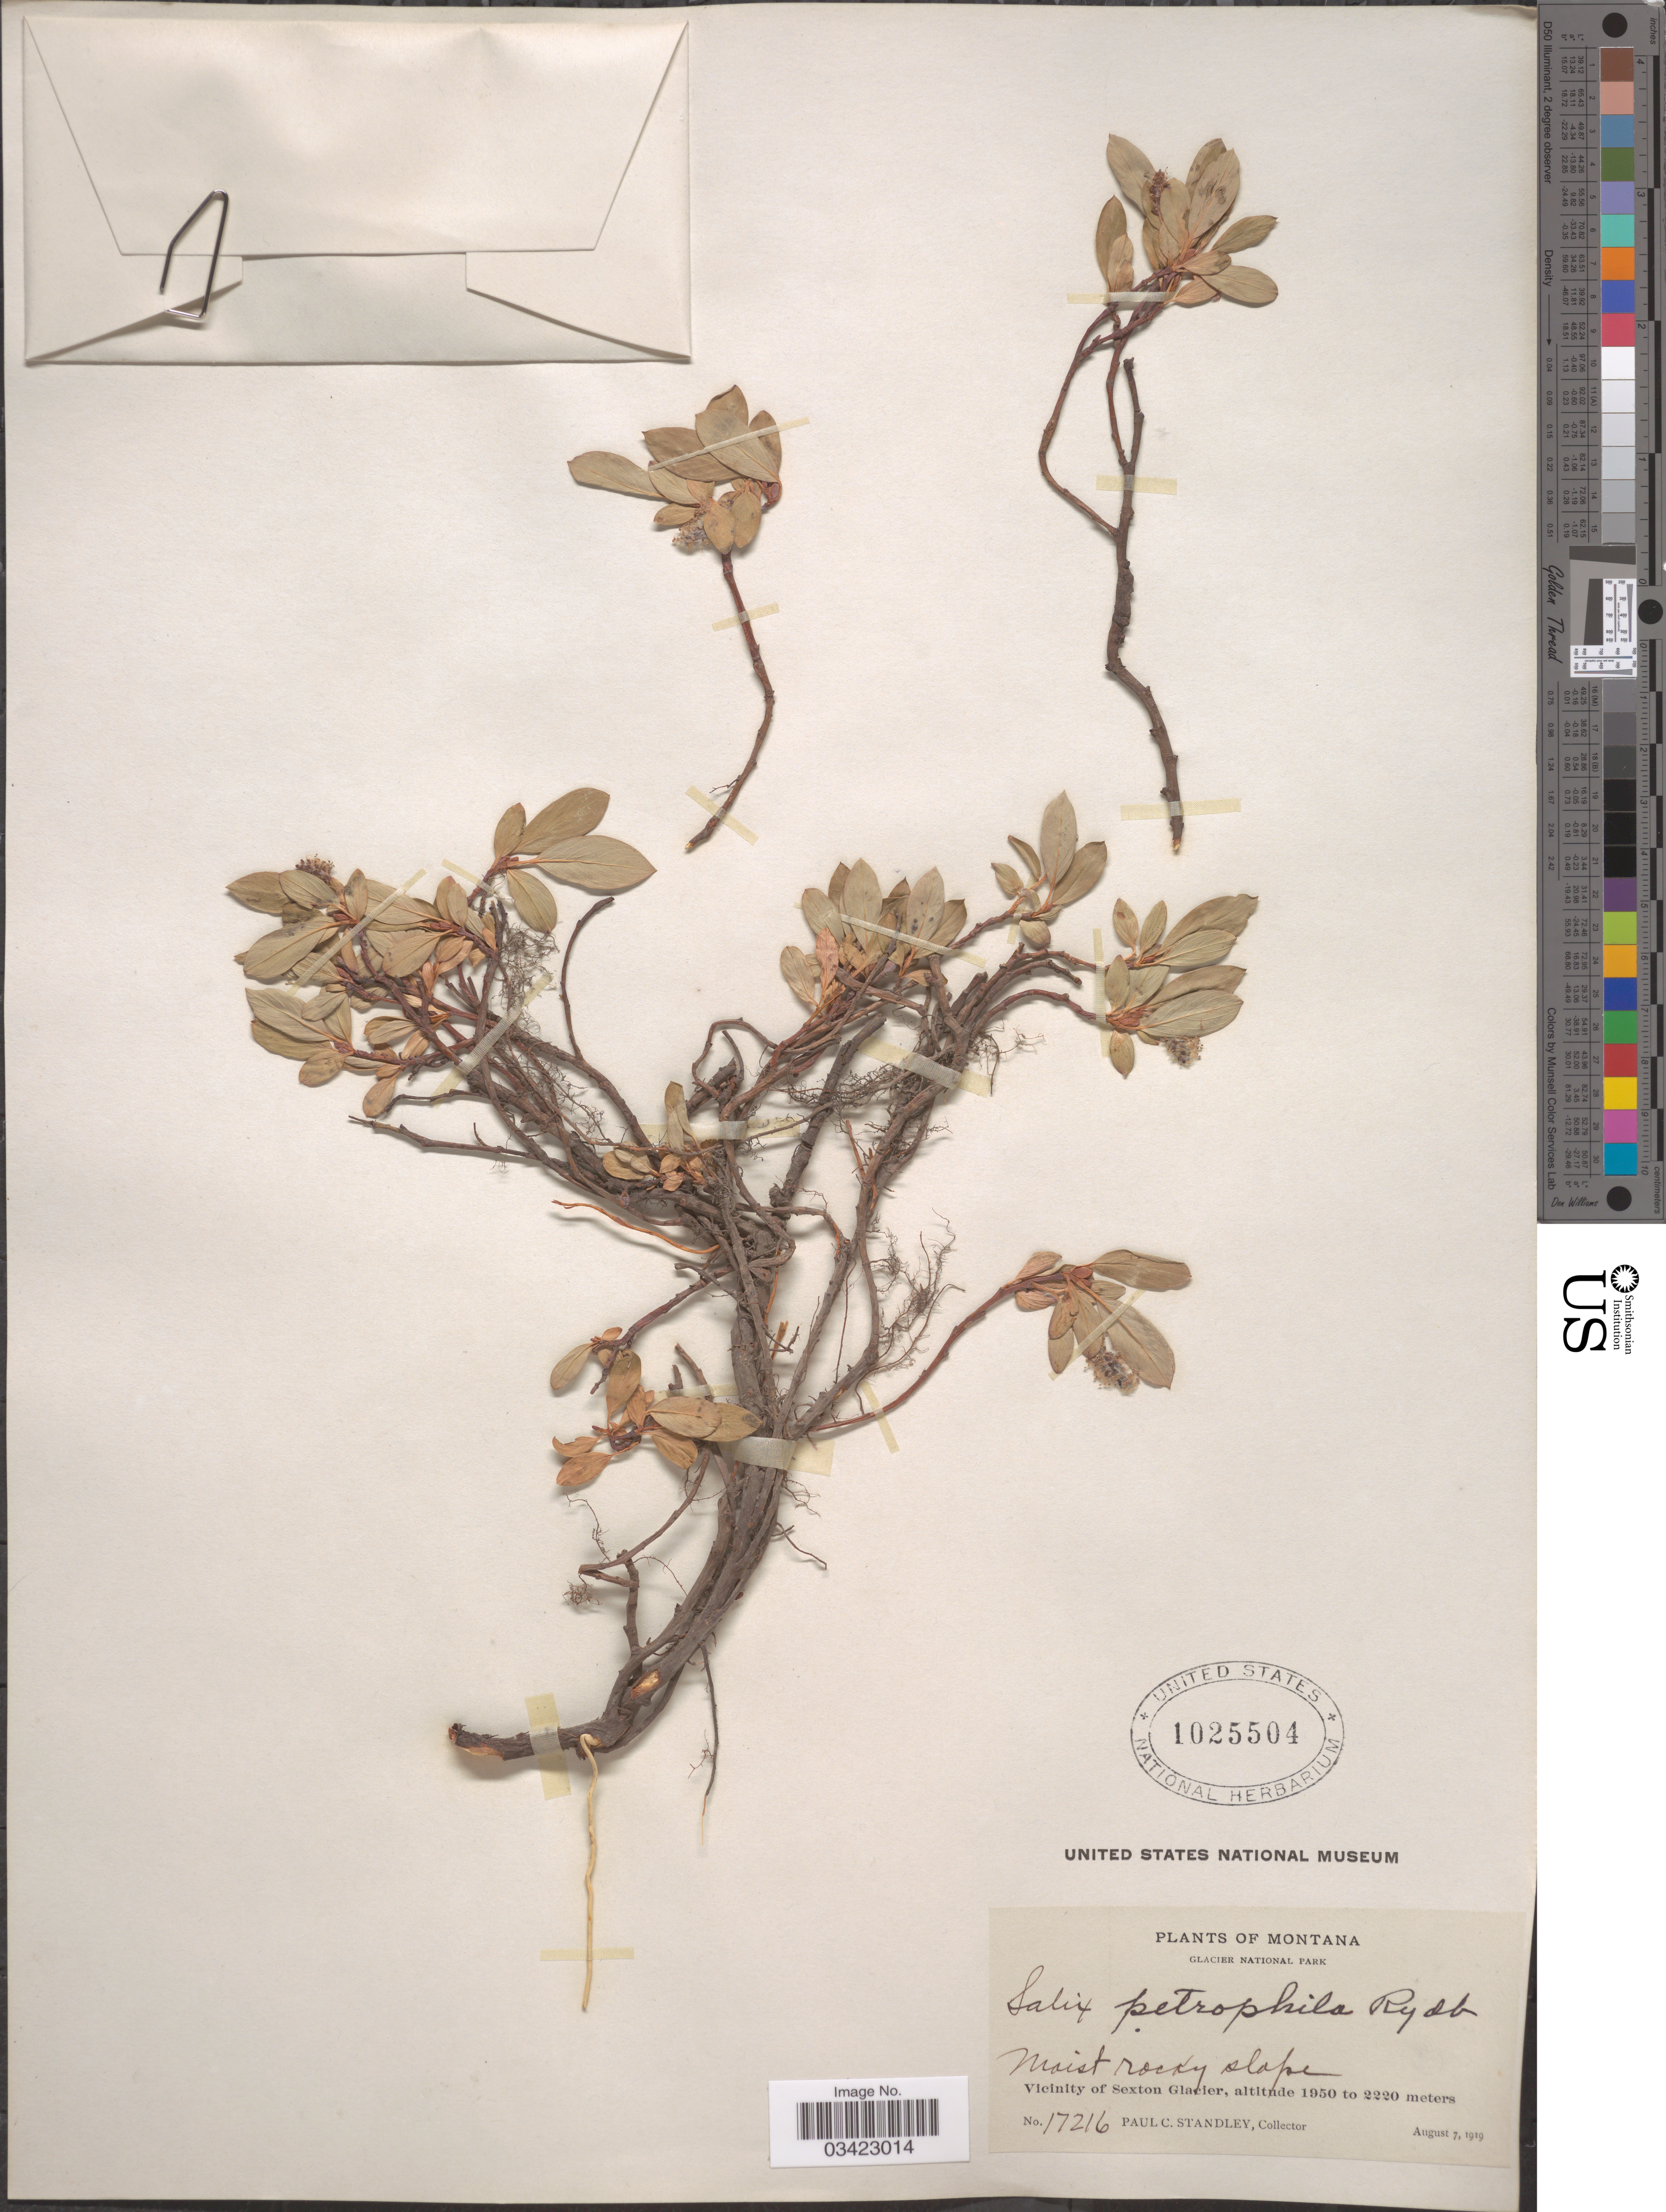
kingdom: Plantae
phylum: Tracheophyta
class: Magnoliopsida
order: Malpighiales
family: Salicaceae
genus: Salix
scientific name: Salix anglorum var. antiplasta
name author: C.K. Schneid.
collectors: P. C. Standley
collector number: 17216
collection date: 1919-08-07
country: United States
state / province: Montana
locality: Glacier National Park. Edge of brook. Vicinity of Sexton Glacier.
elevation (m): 1950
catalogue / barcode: US 1025504